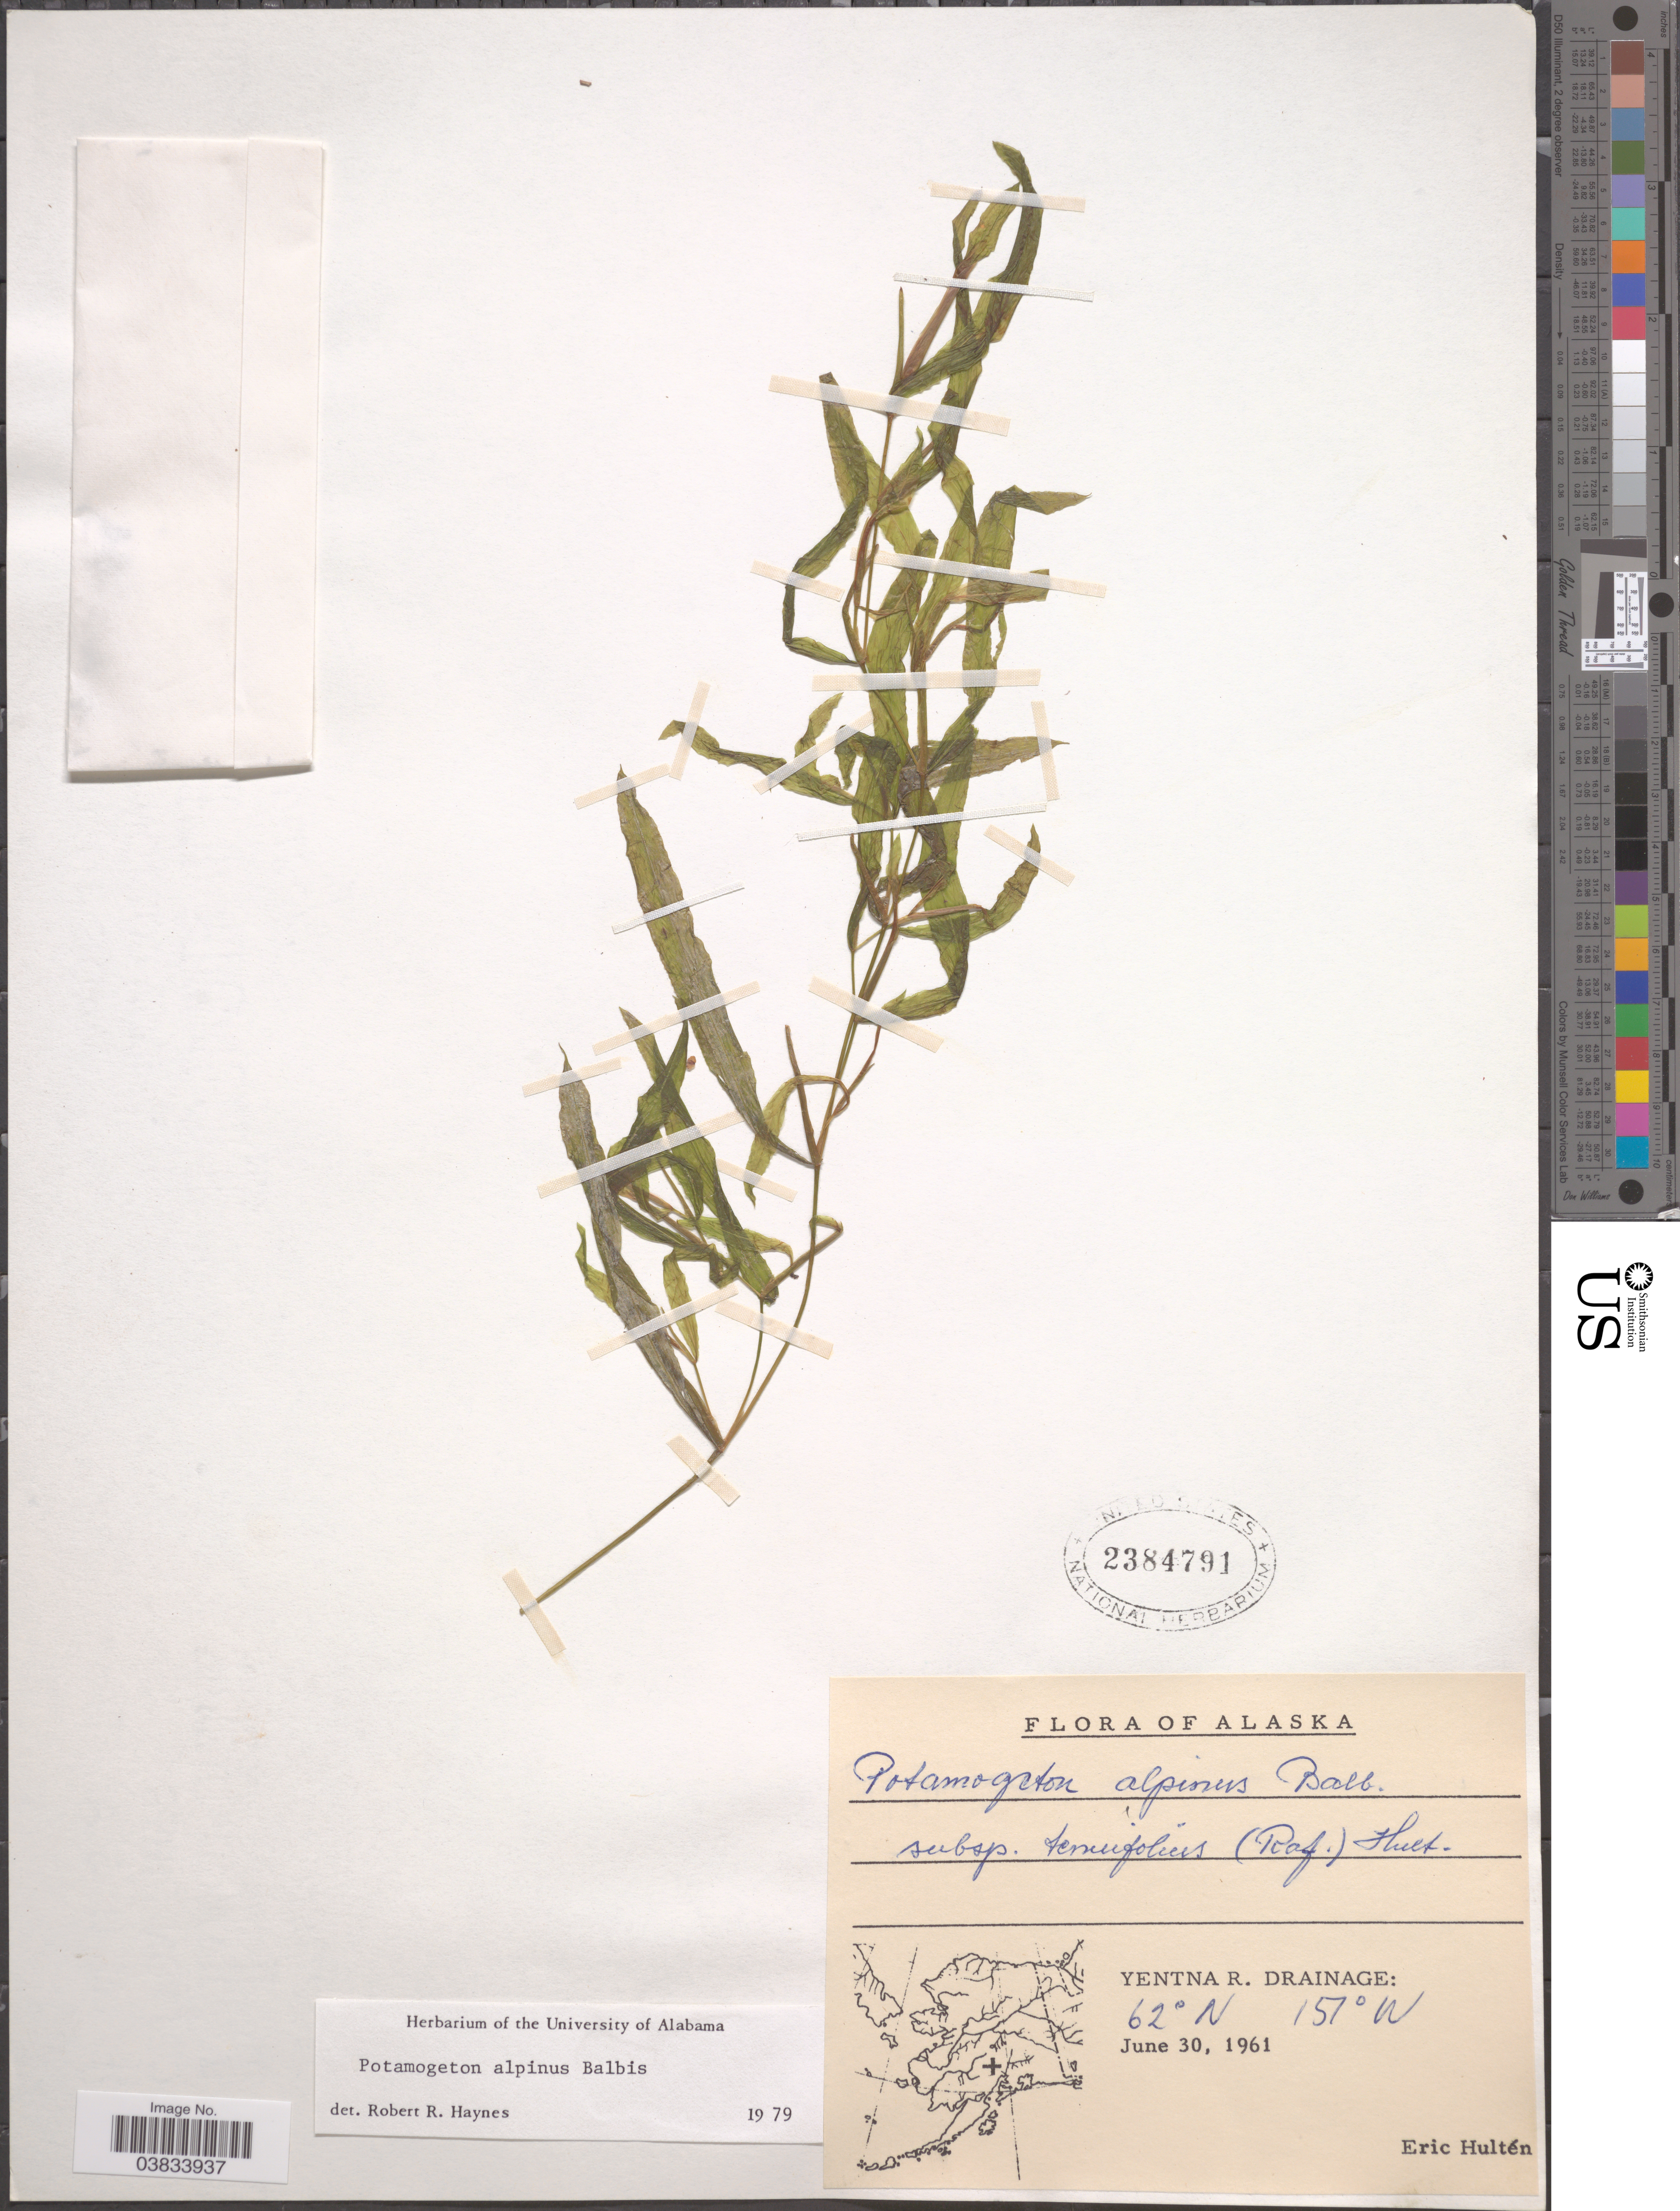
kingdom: Plantae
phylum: Tracheophyta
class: Liliopsida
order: Alismatales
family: Potamogetonaceae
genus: Potamogeton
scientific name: Potamogeton alpinus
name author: Balb.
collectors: E. G. Hultén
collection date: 1961-06-30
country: United States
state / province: Alaska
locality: Yentna R. Drainage.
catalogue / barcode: US 2384791